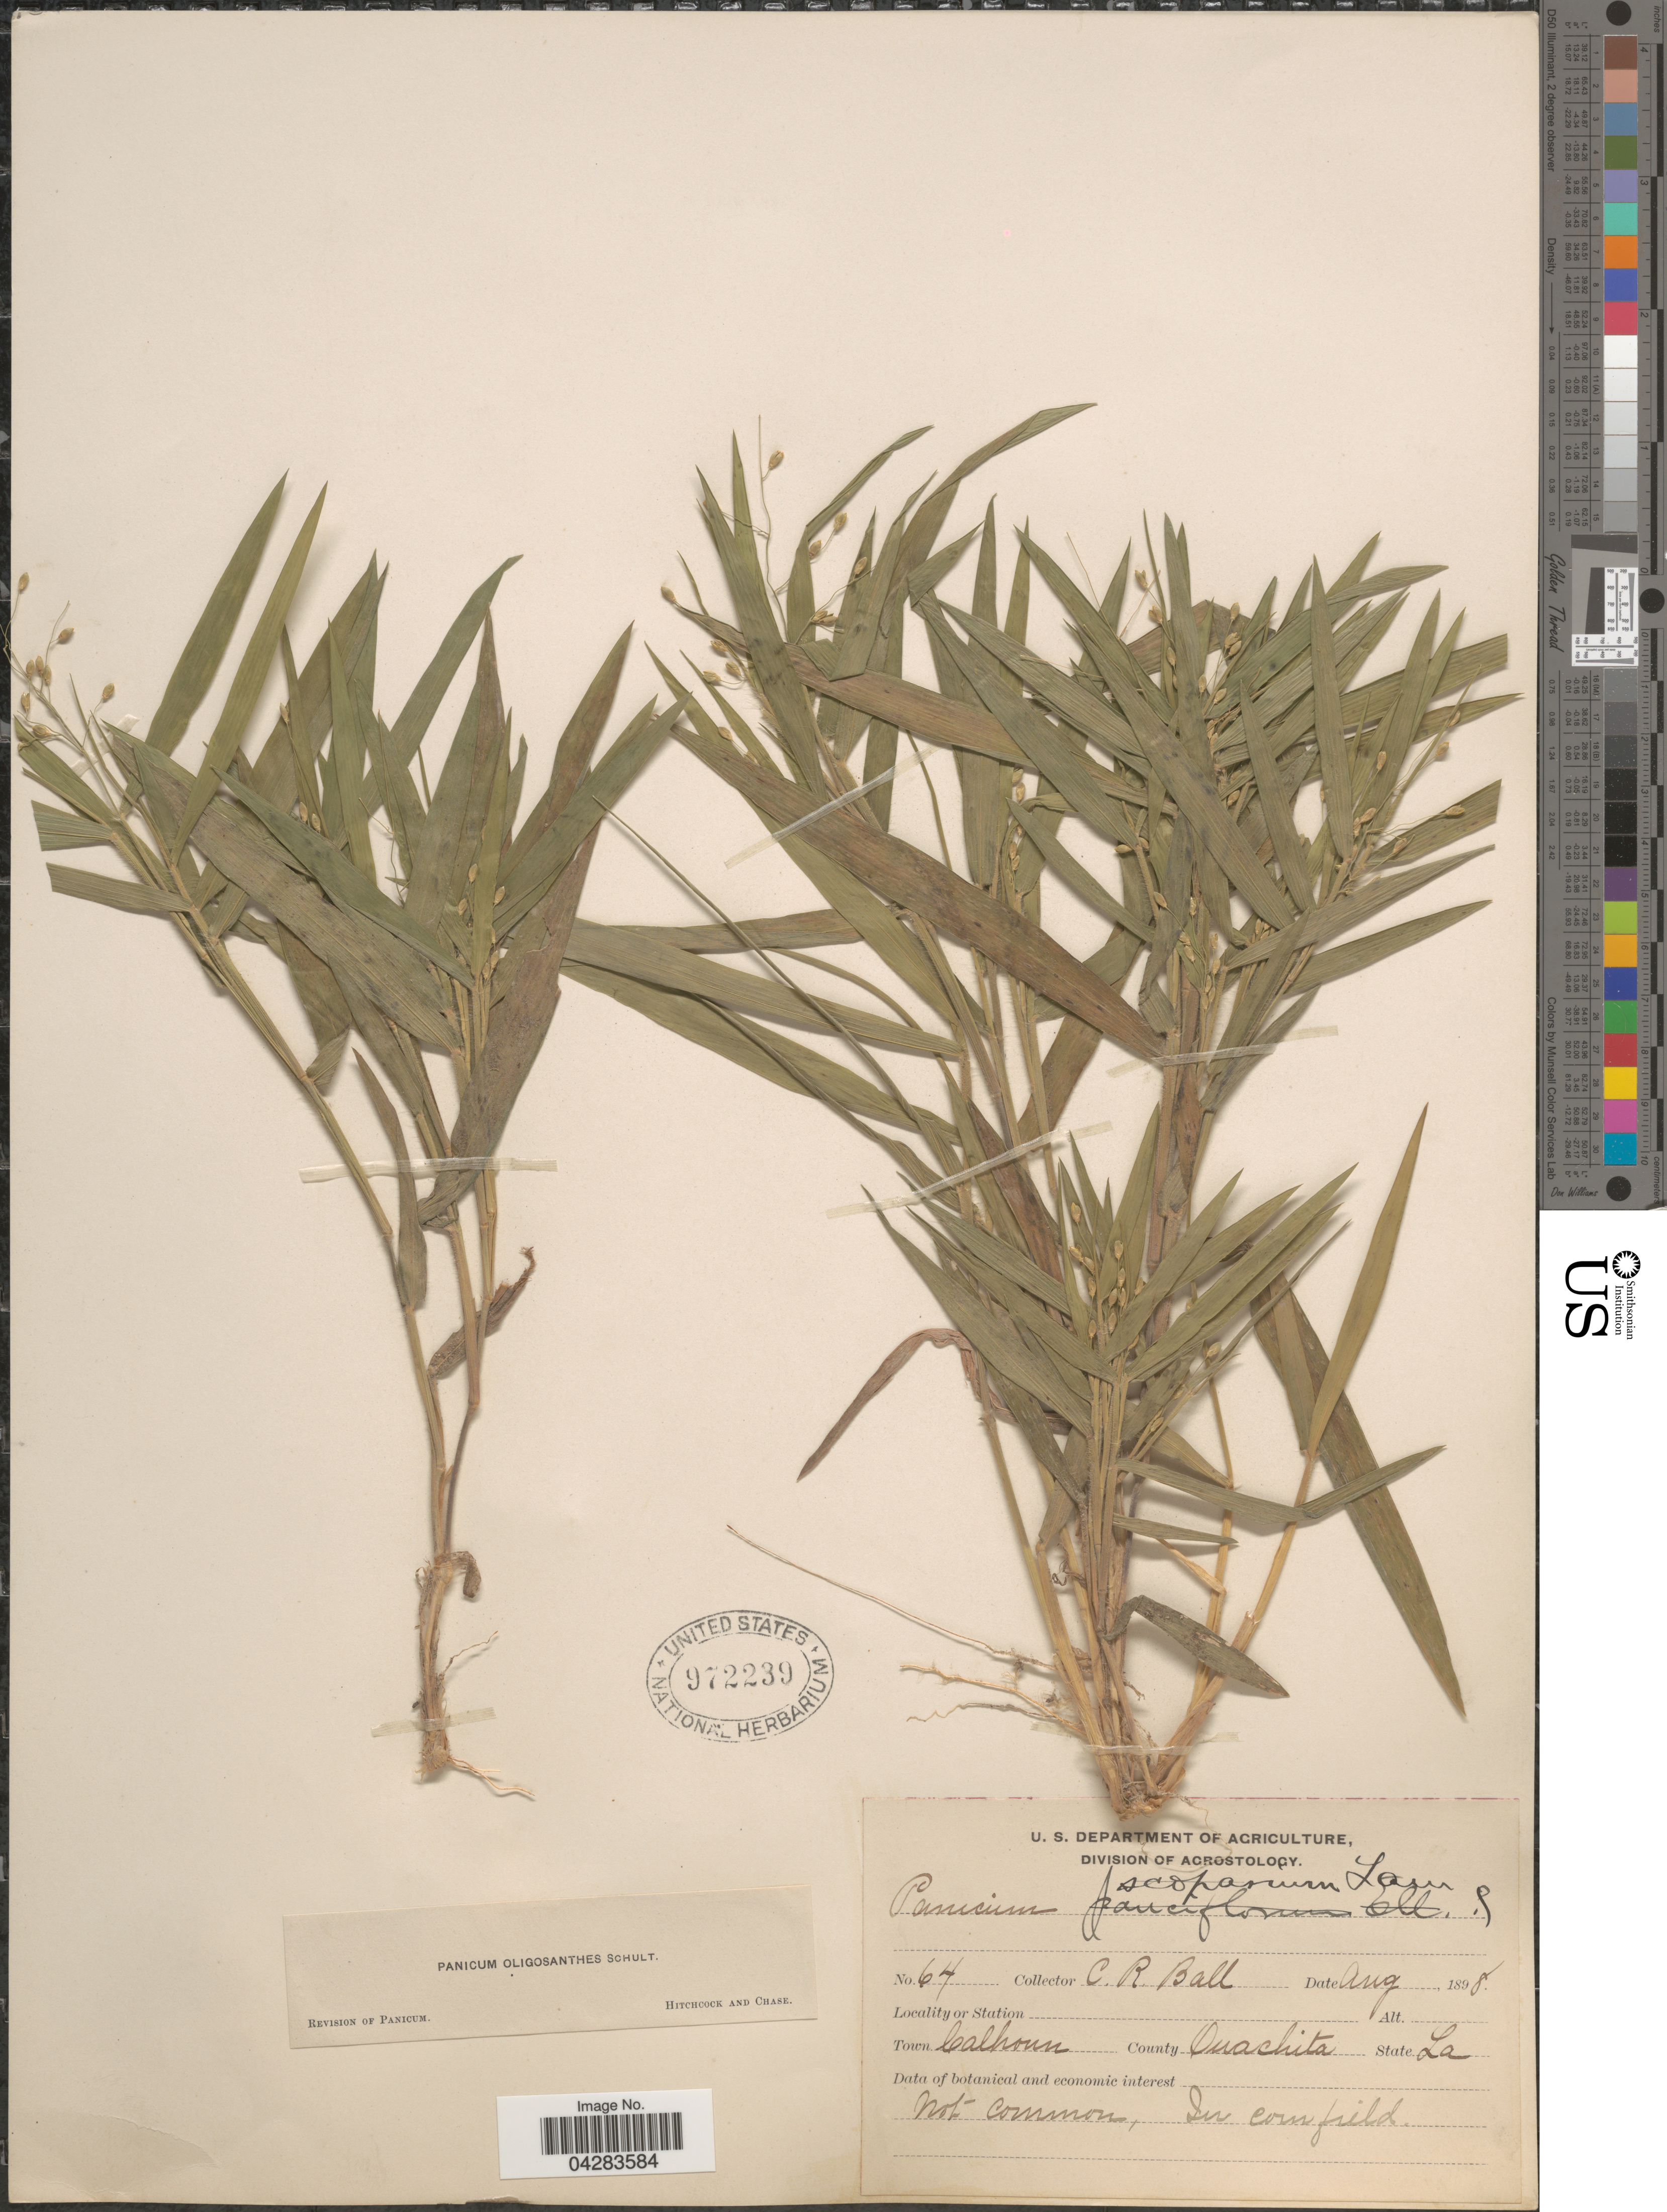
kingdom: Plantae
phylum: Tracheophyta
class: Liliopsida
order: Poales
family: Poaceae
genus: Dichanthelium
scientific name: Dichanthelium oligosanthes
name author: (Schult.) Gould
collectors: C. R. Ball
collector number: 64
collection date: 1898-08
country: United States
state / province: Louisiana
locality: Town Calhoun. County Ouachita.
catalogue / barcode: US 972239